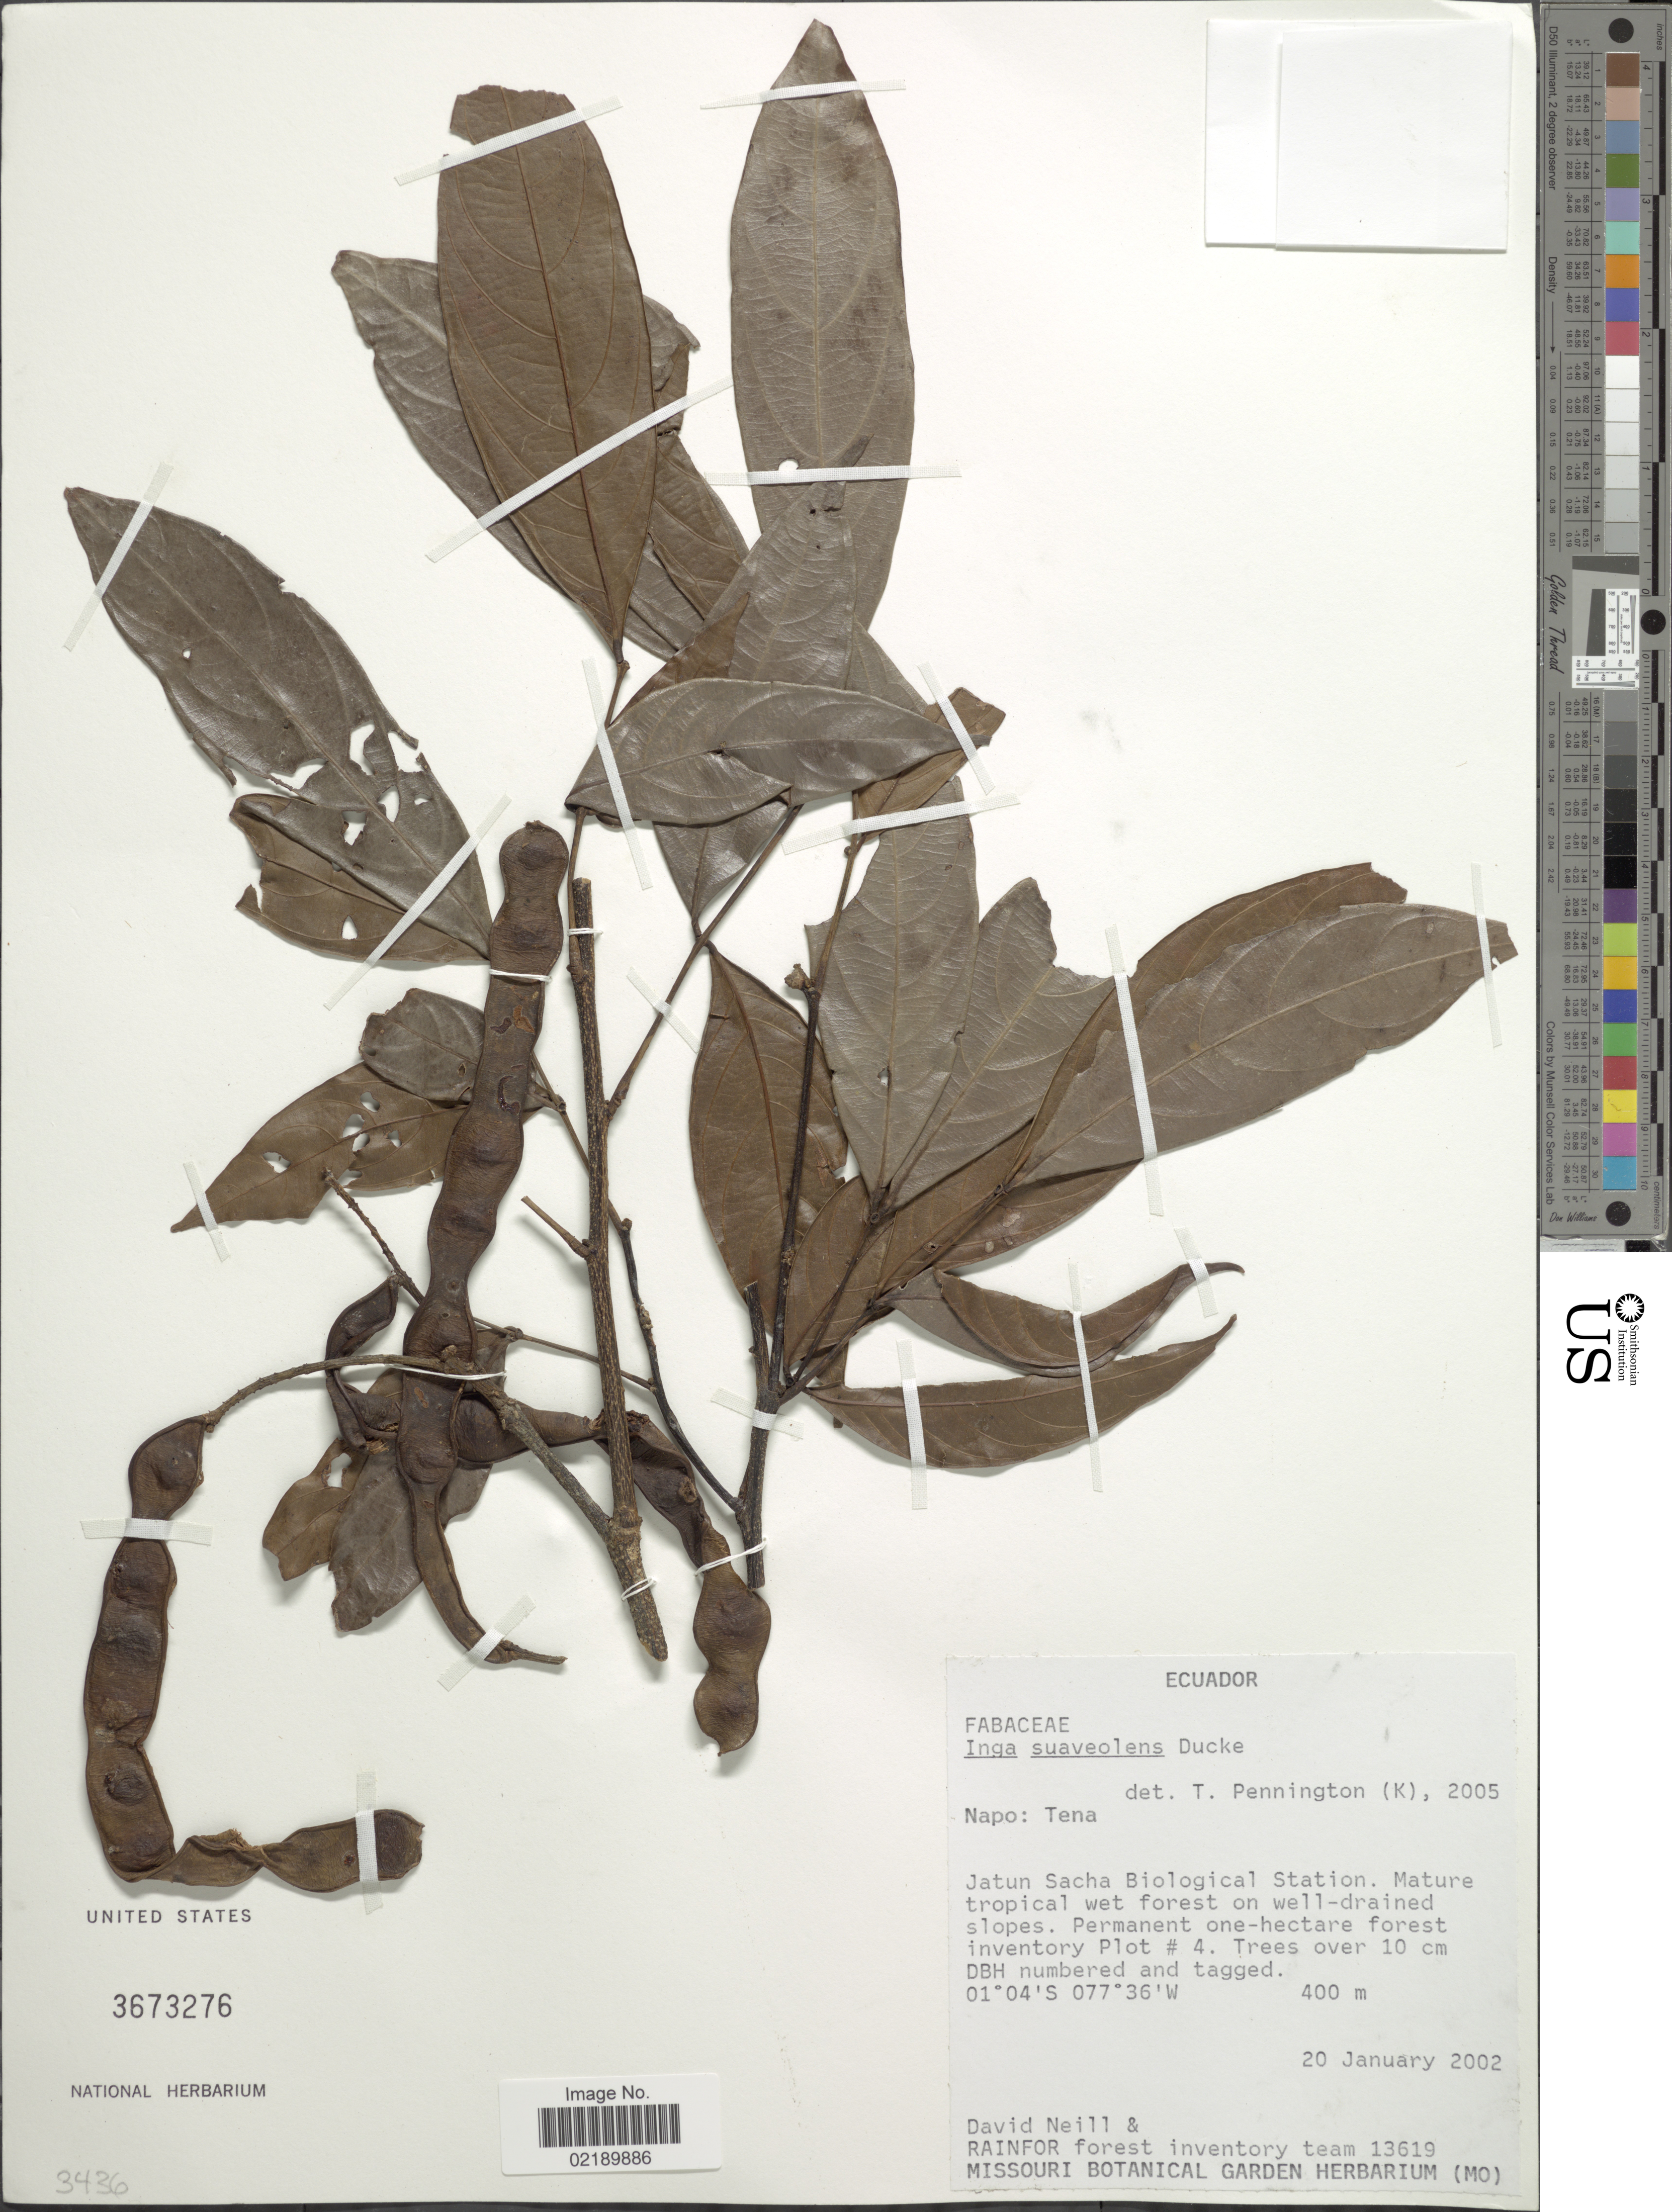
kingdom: Plantae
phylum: Tracheophyta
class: Magnoliopsida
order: Fabales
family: Fabaceae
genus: Inga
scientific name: Inga suaveolens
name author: Ducke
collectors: D. Neill & RAINFOR forest inventory team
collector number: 13619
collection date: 2002-01-20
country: Ecuador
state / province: Napo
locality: Tena, Jatun Sacha Biological Station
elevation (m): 400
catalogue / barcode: US 3673276